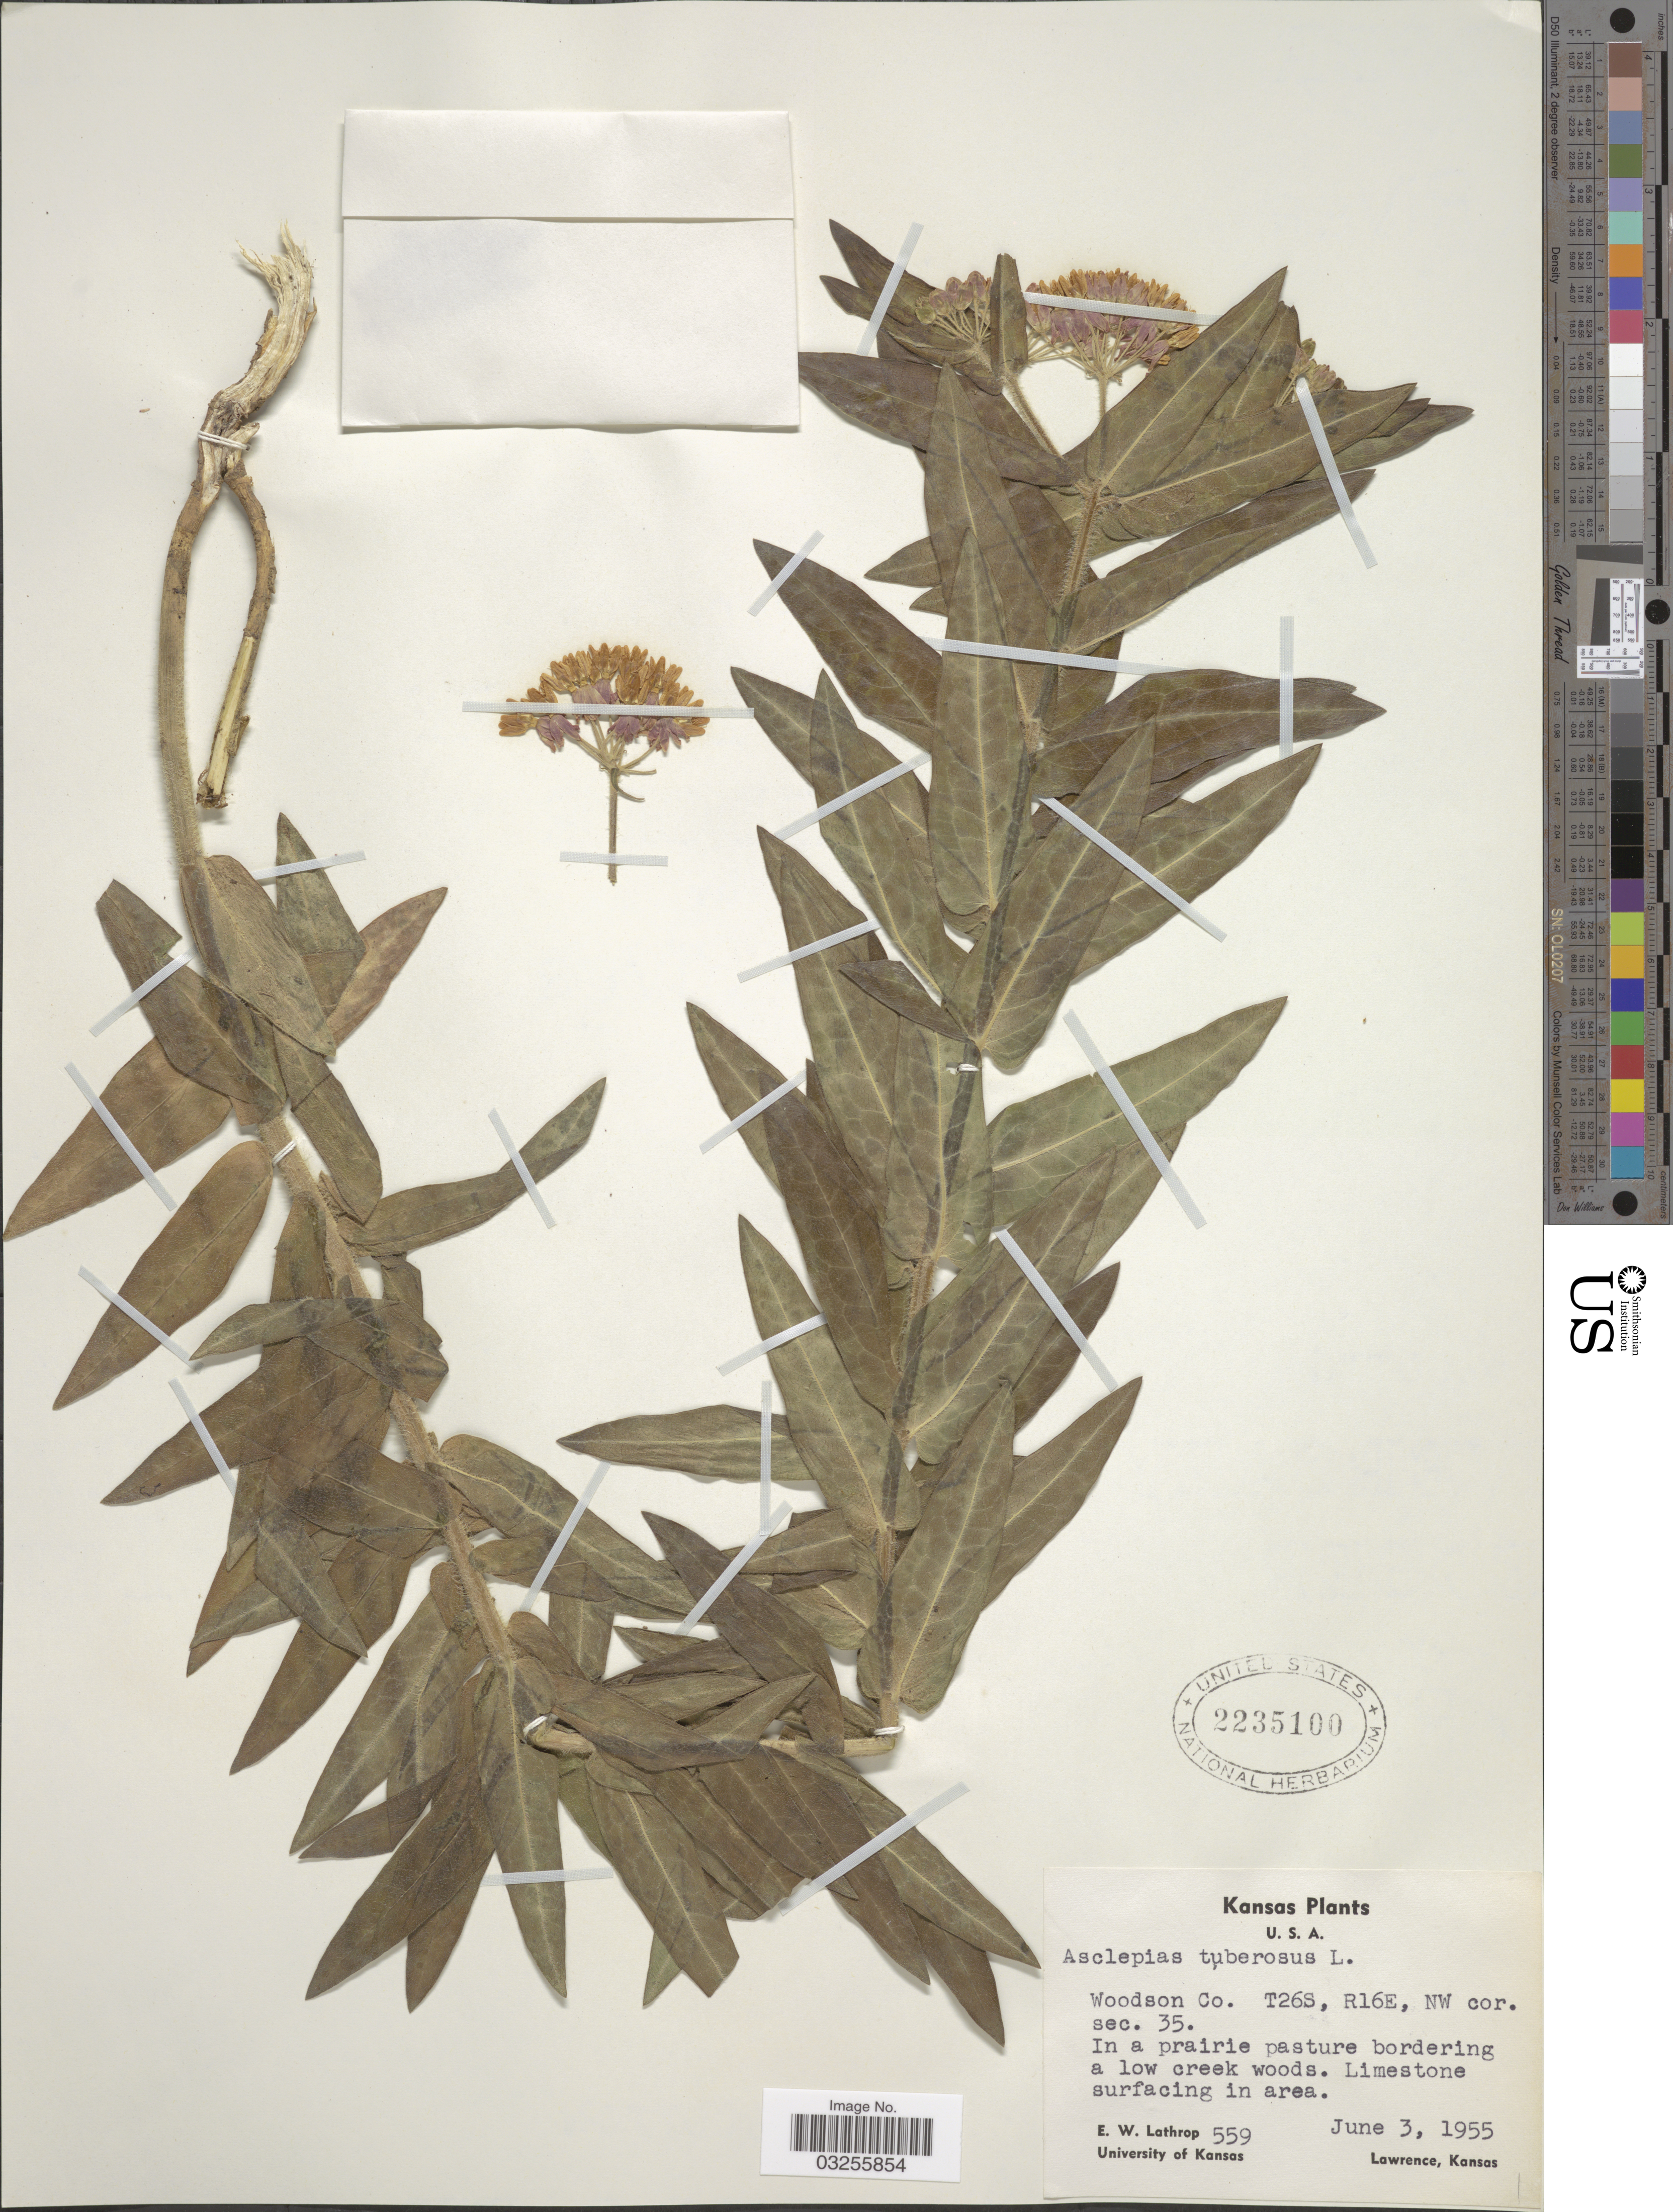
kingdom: Plantae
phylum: Tracheophyta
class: Magnoliopsida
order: Gentianales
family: Apocynaceae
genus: Asclepias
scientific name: Asclepias tuberosa subsp. interior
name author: Woodson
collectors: E. W. Lathrop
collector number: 559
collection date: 1955-06-03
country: United States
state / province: Kansas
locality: Woodson Co. T26S, R16E, NW cor. sec. 35.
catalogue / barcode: US 2235100